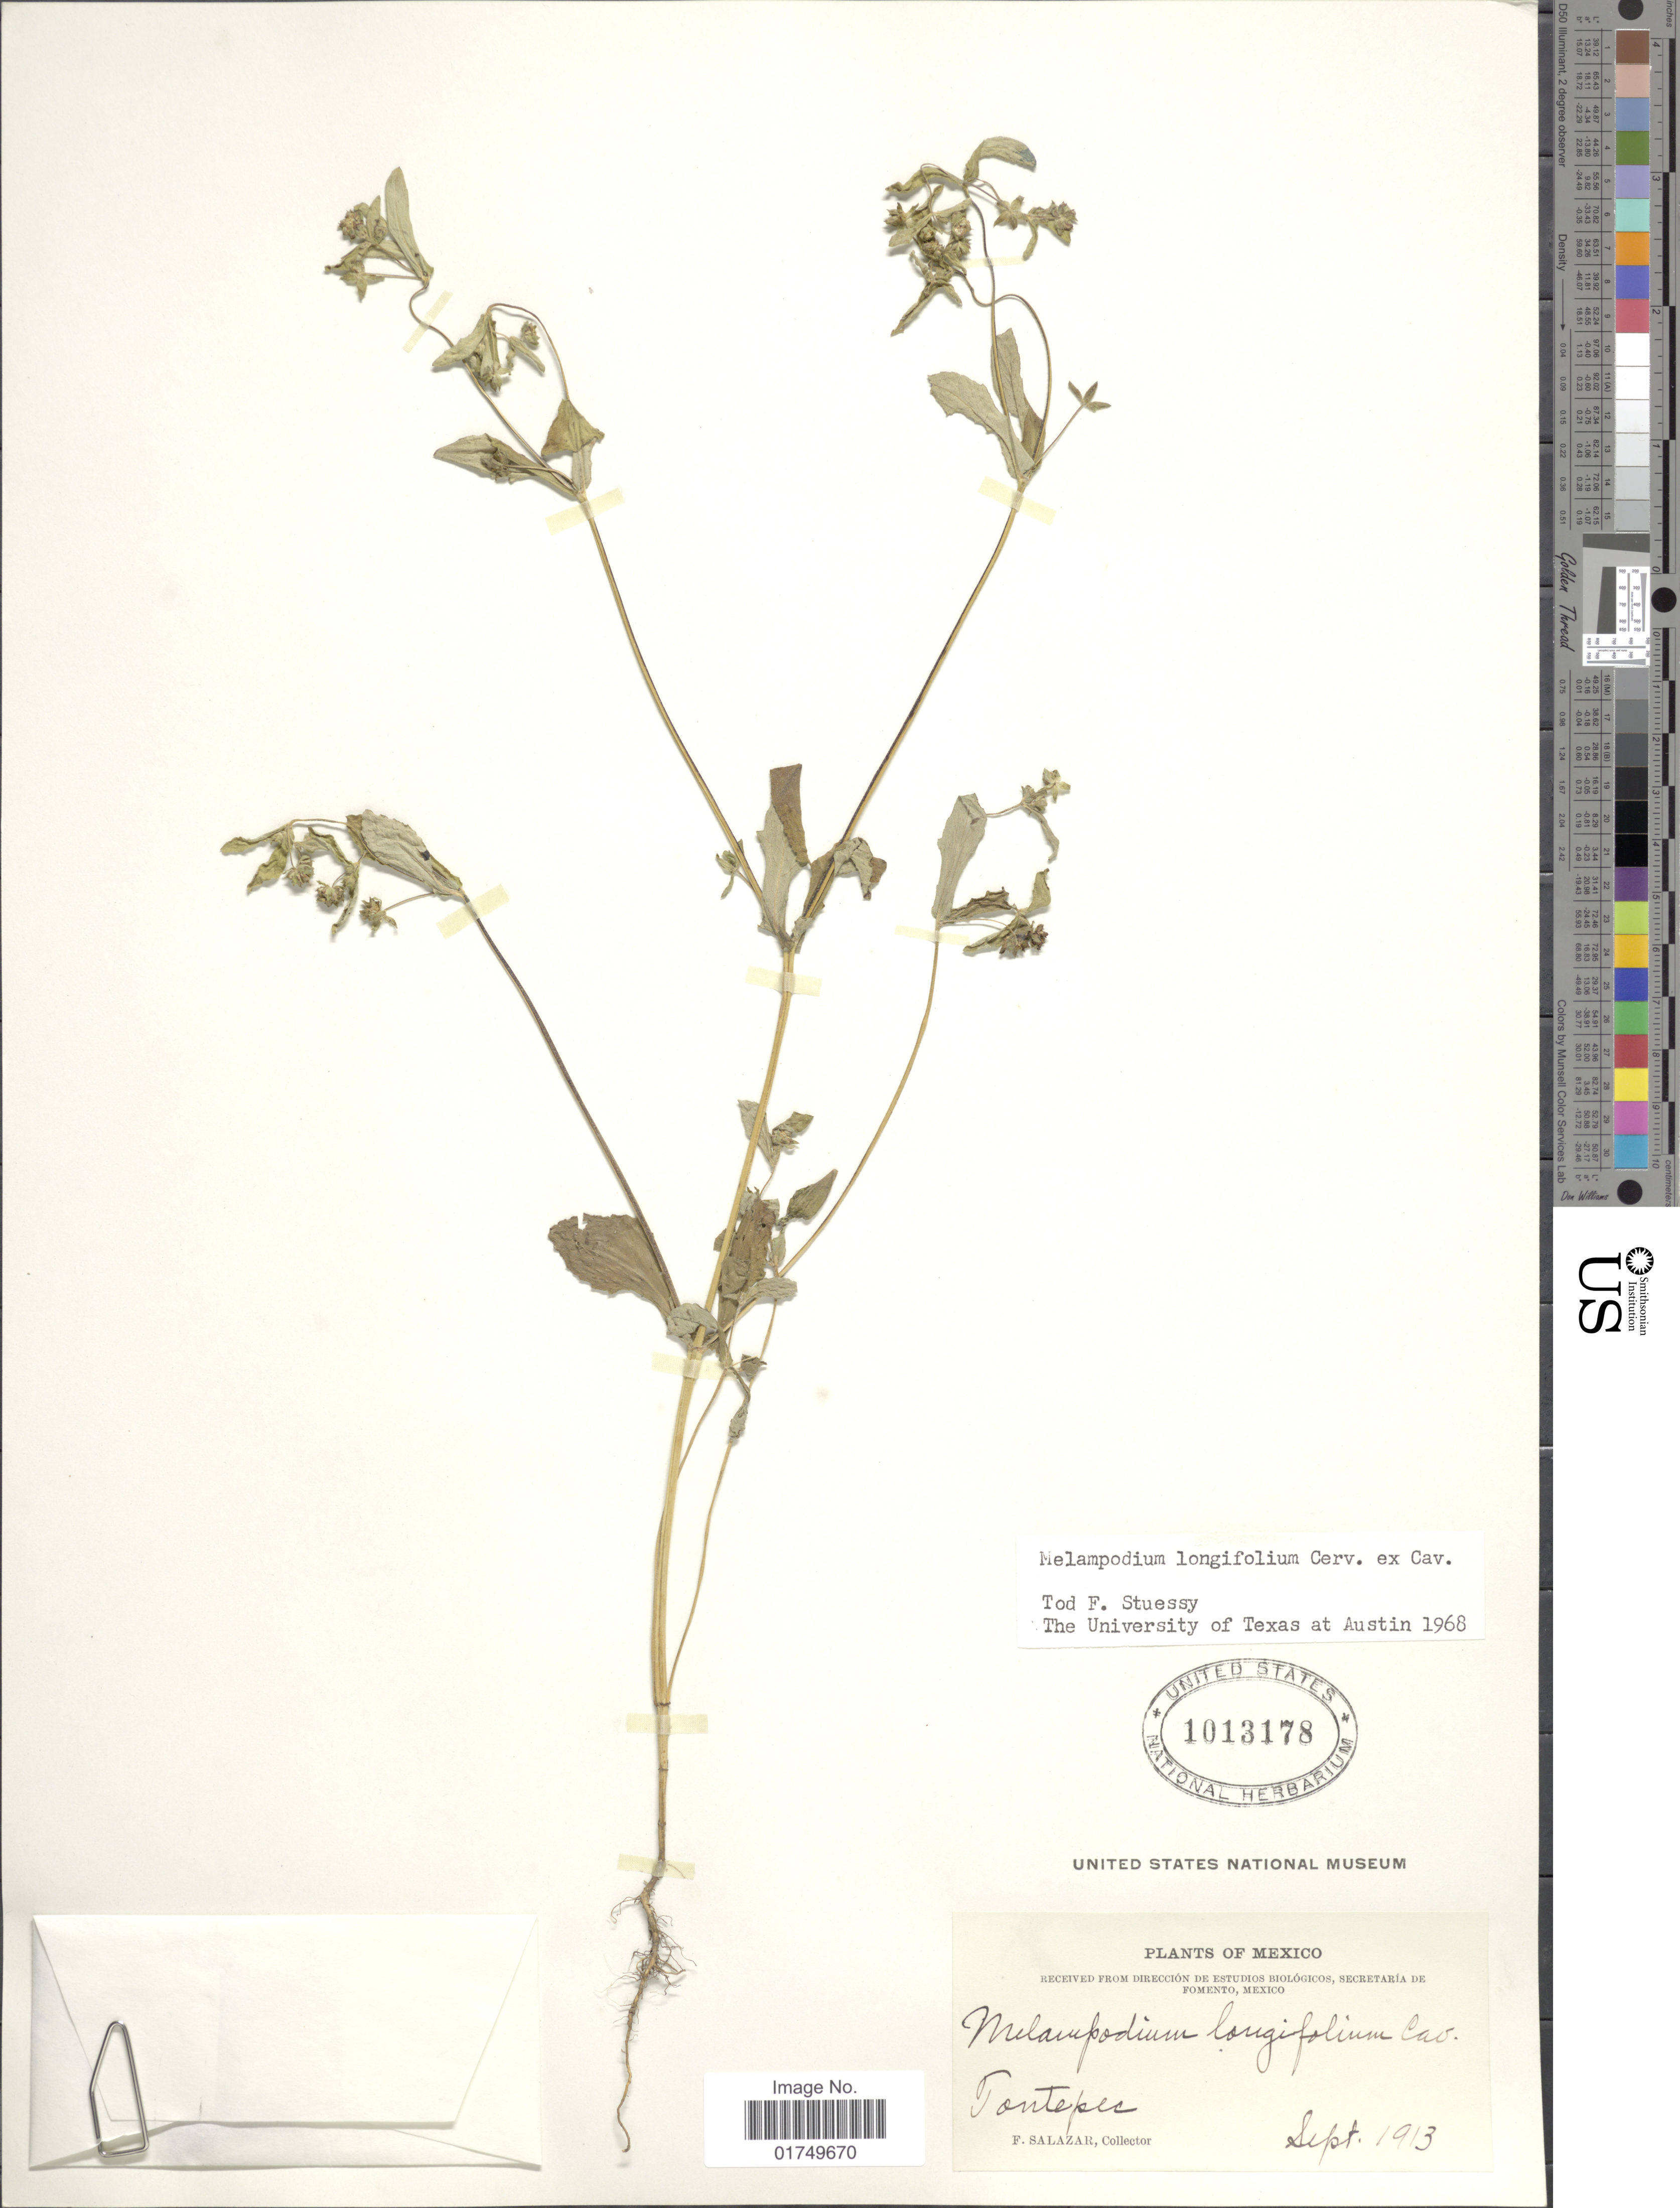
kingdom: Plantae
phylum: Tracheophyta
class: Magnoliopsida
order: Asterales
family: Asteraceae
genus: Melampodium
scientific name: Melampodium longifolium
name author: Cerv. ex Cav.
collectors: F. Salazar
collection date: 1913-09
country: Mexico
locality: Tontepec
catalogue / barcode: US 1013178